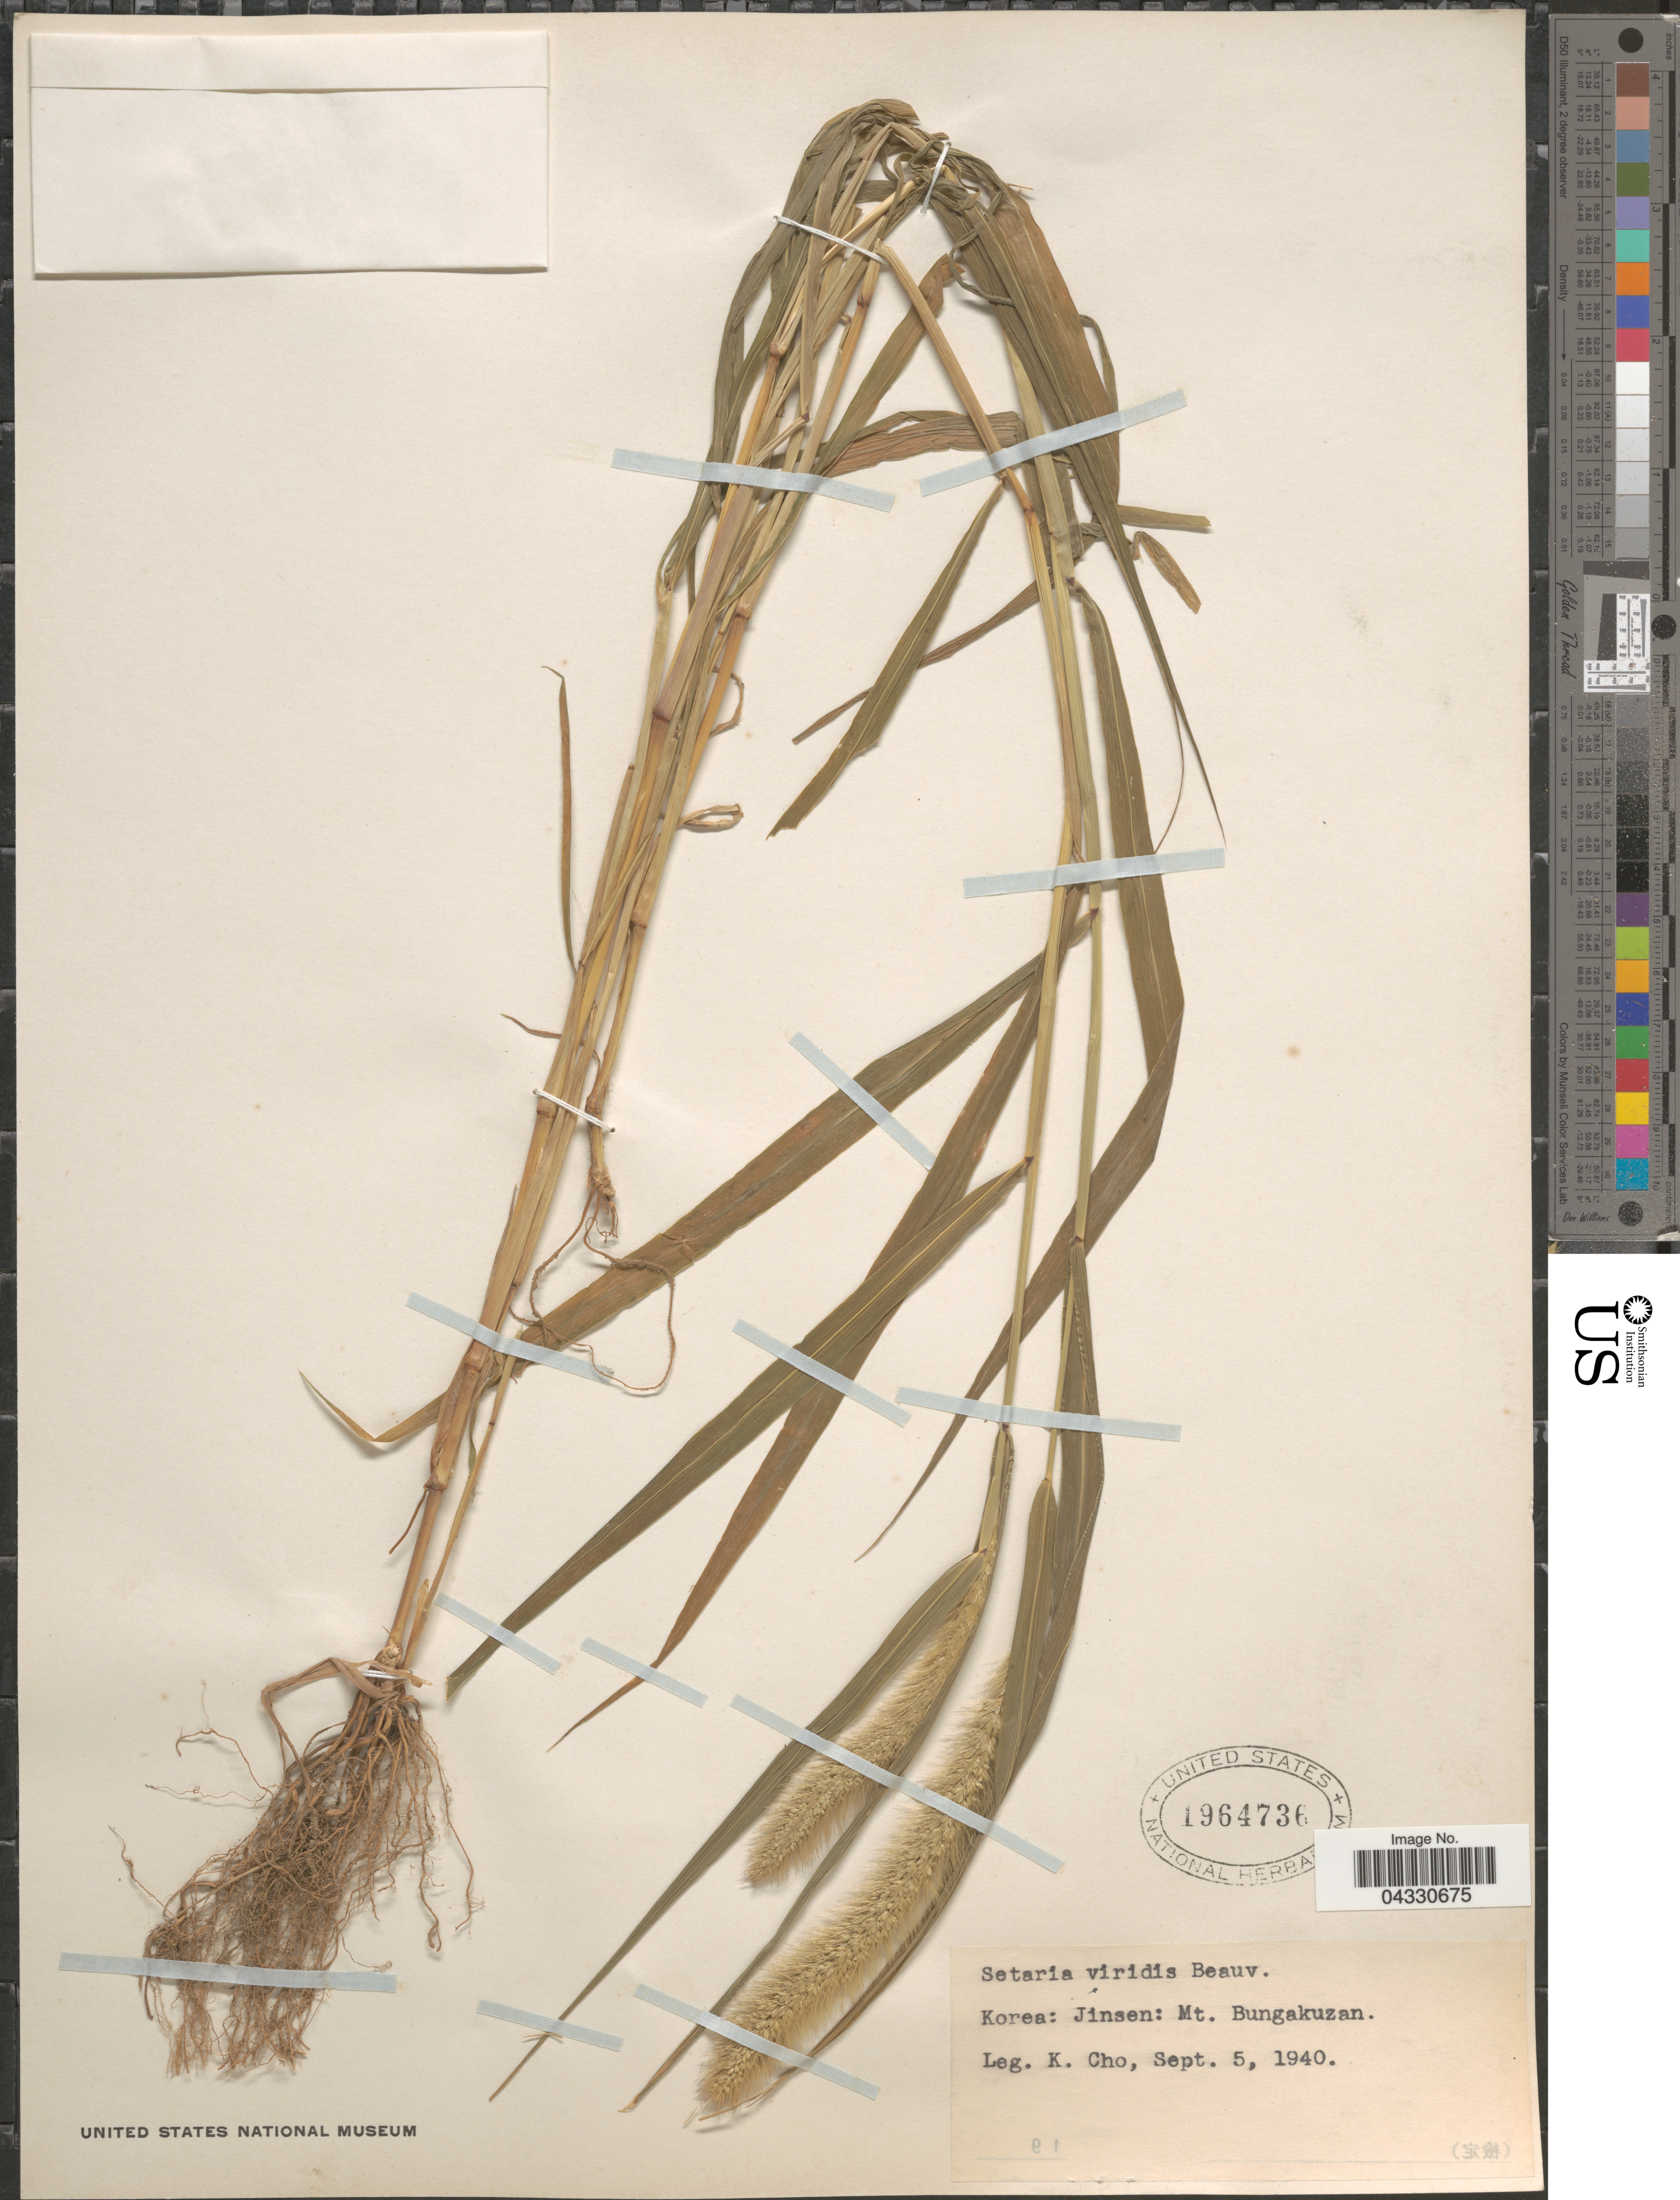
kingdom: Plantae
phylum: Tracheophyta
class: Liliopsida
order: Poales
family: Poaceae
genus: Setaria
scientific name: Setaria viridis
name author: (L.) P. Beauv.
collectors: K. Chô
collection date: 1940-09-05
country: North Korea / South Korea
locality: Jinsen: Mt. Bungakuzan.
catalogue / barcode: US 1964736